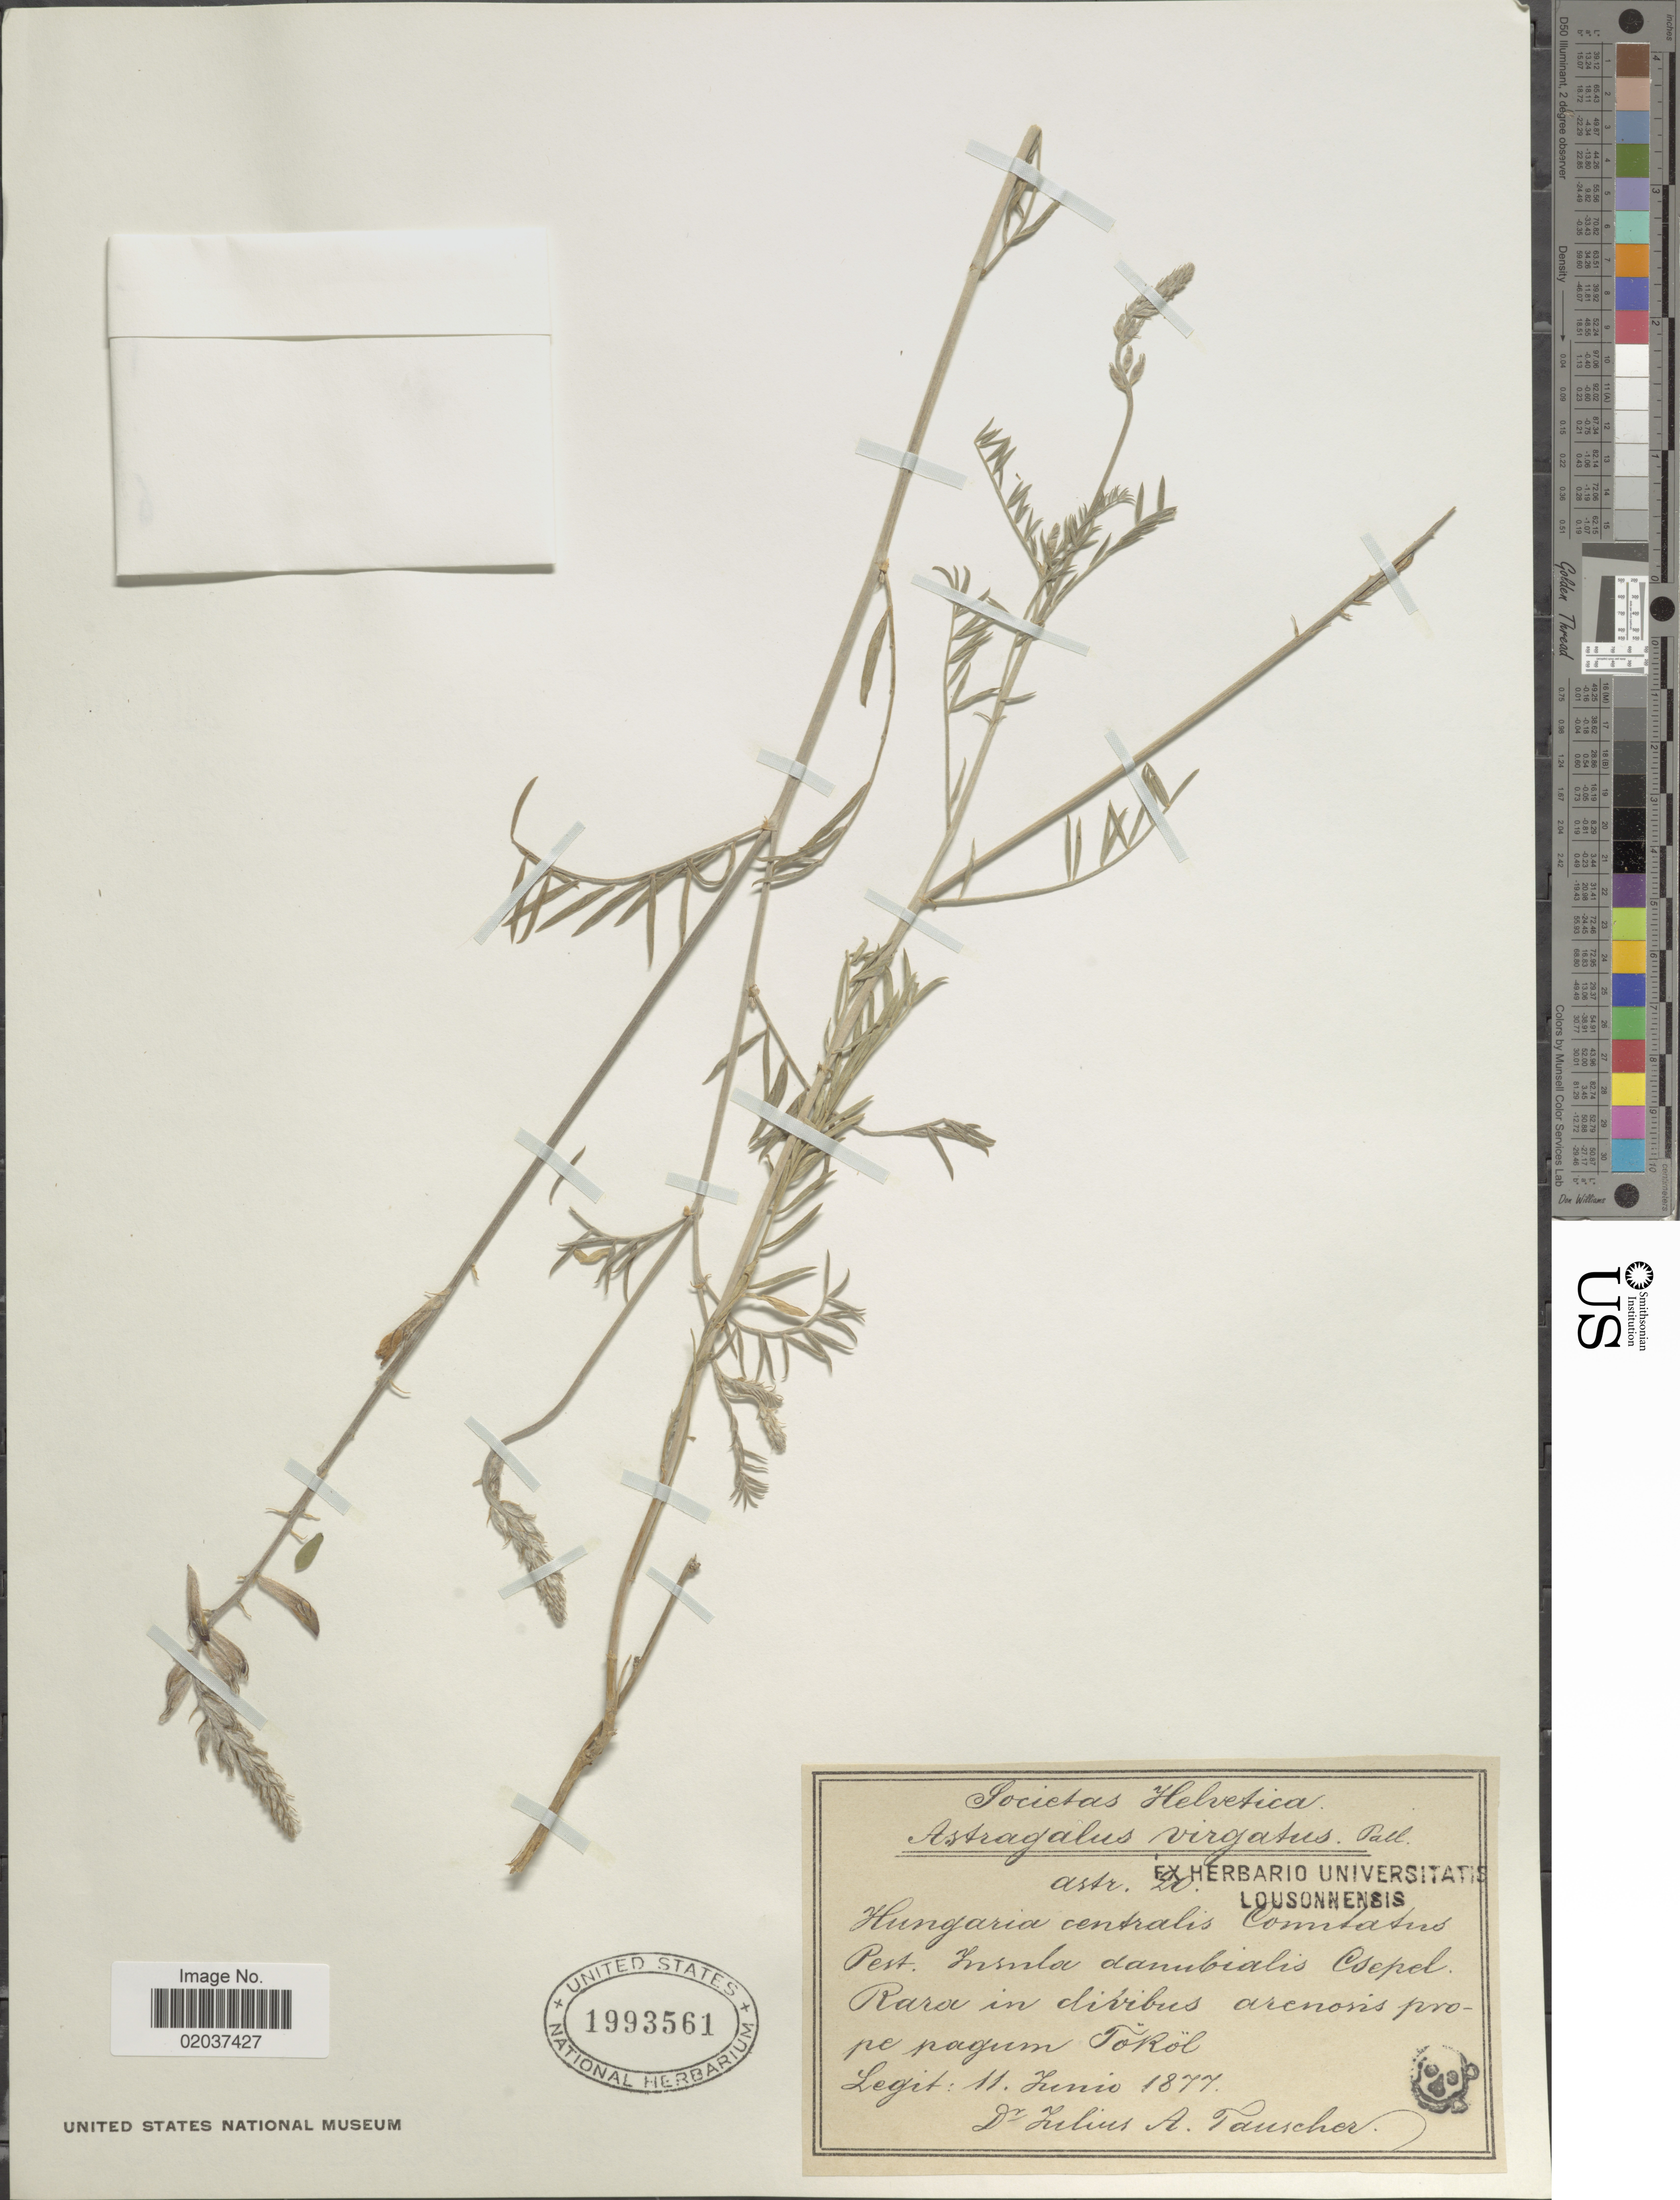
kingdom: Plantae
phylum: Tracheophyta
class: Magnoliopsida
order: Fabales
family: Fabaceae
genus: Astragalus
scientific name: Astragalus virgatus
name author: Pall.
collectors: G. Tauscher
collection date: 1877-06-11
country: Hungary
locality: Hungaria centralis Comtatus, Pest Insula danubialis csepel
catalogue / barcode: US 1993561